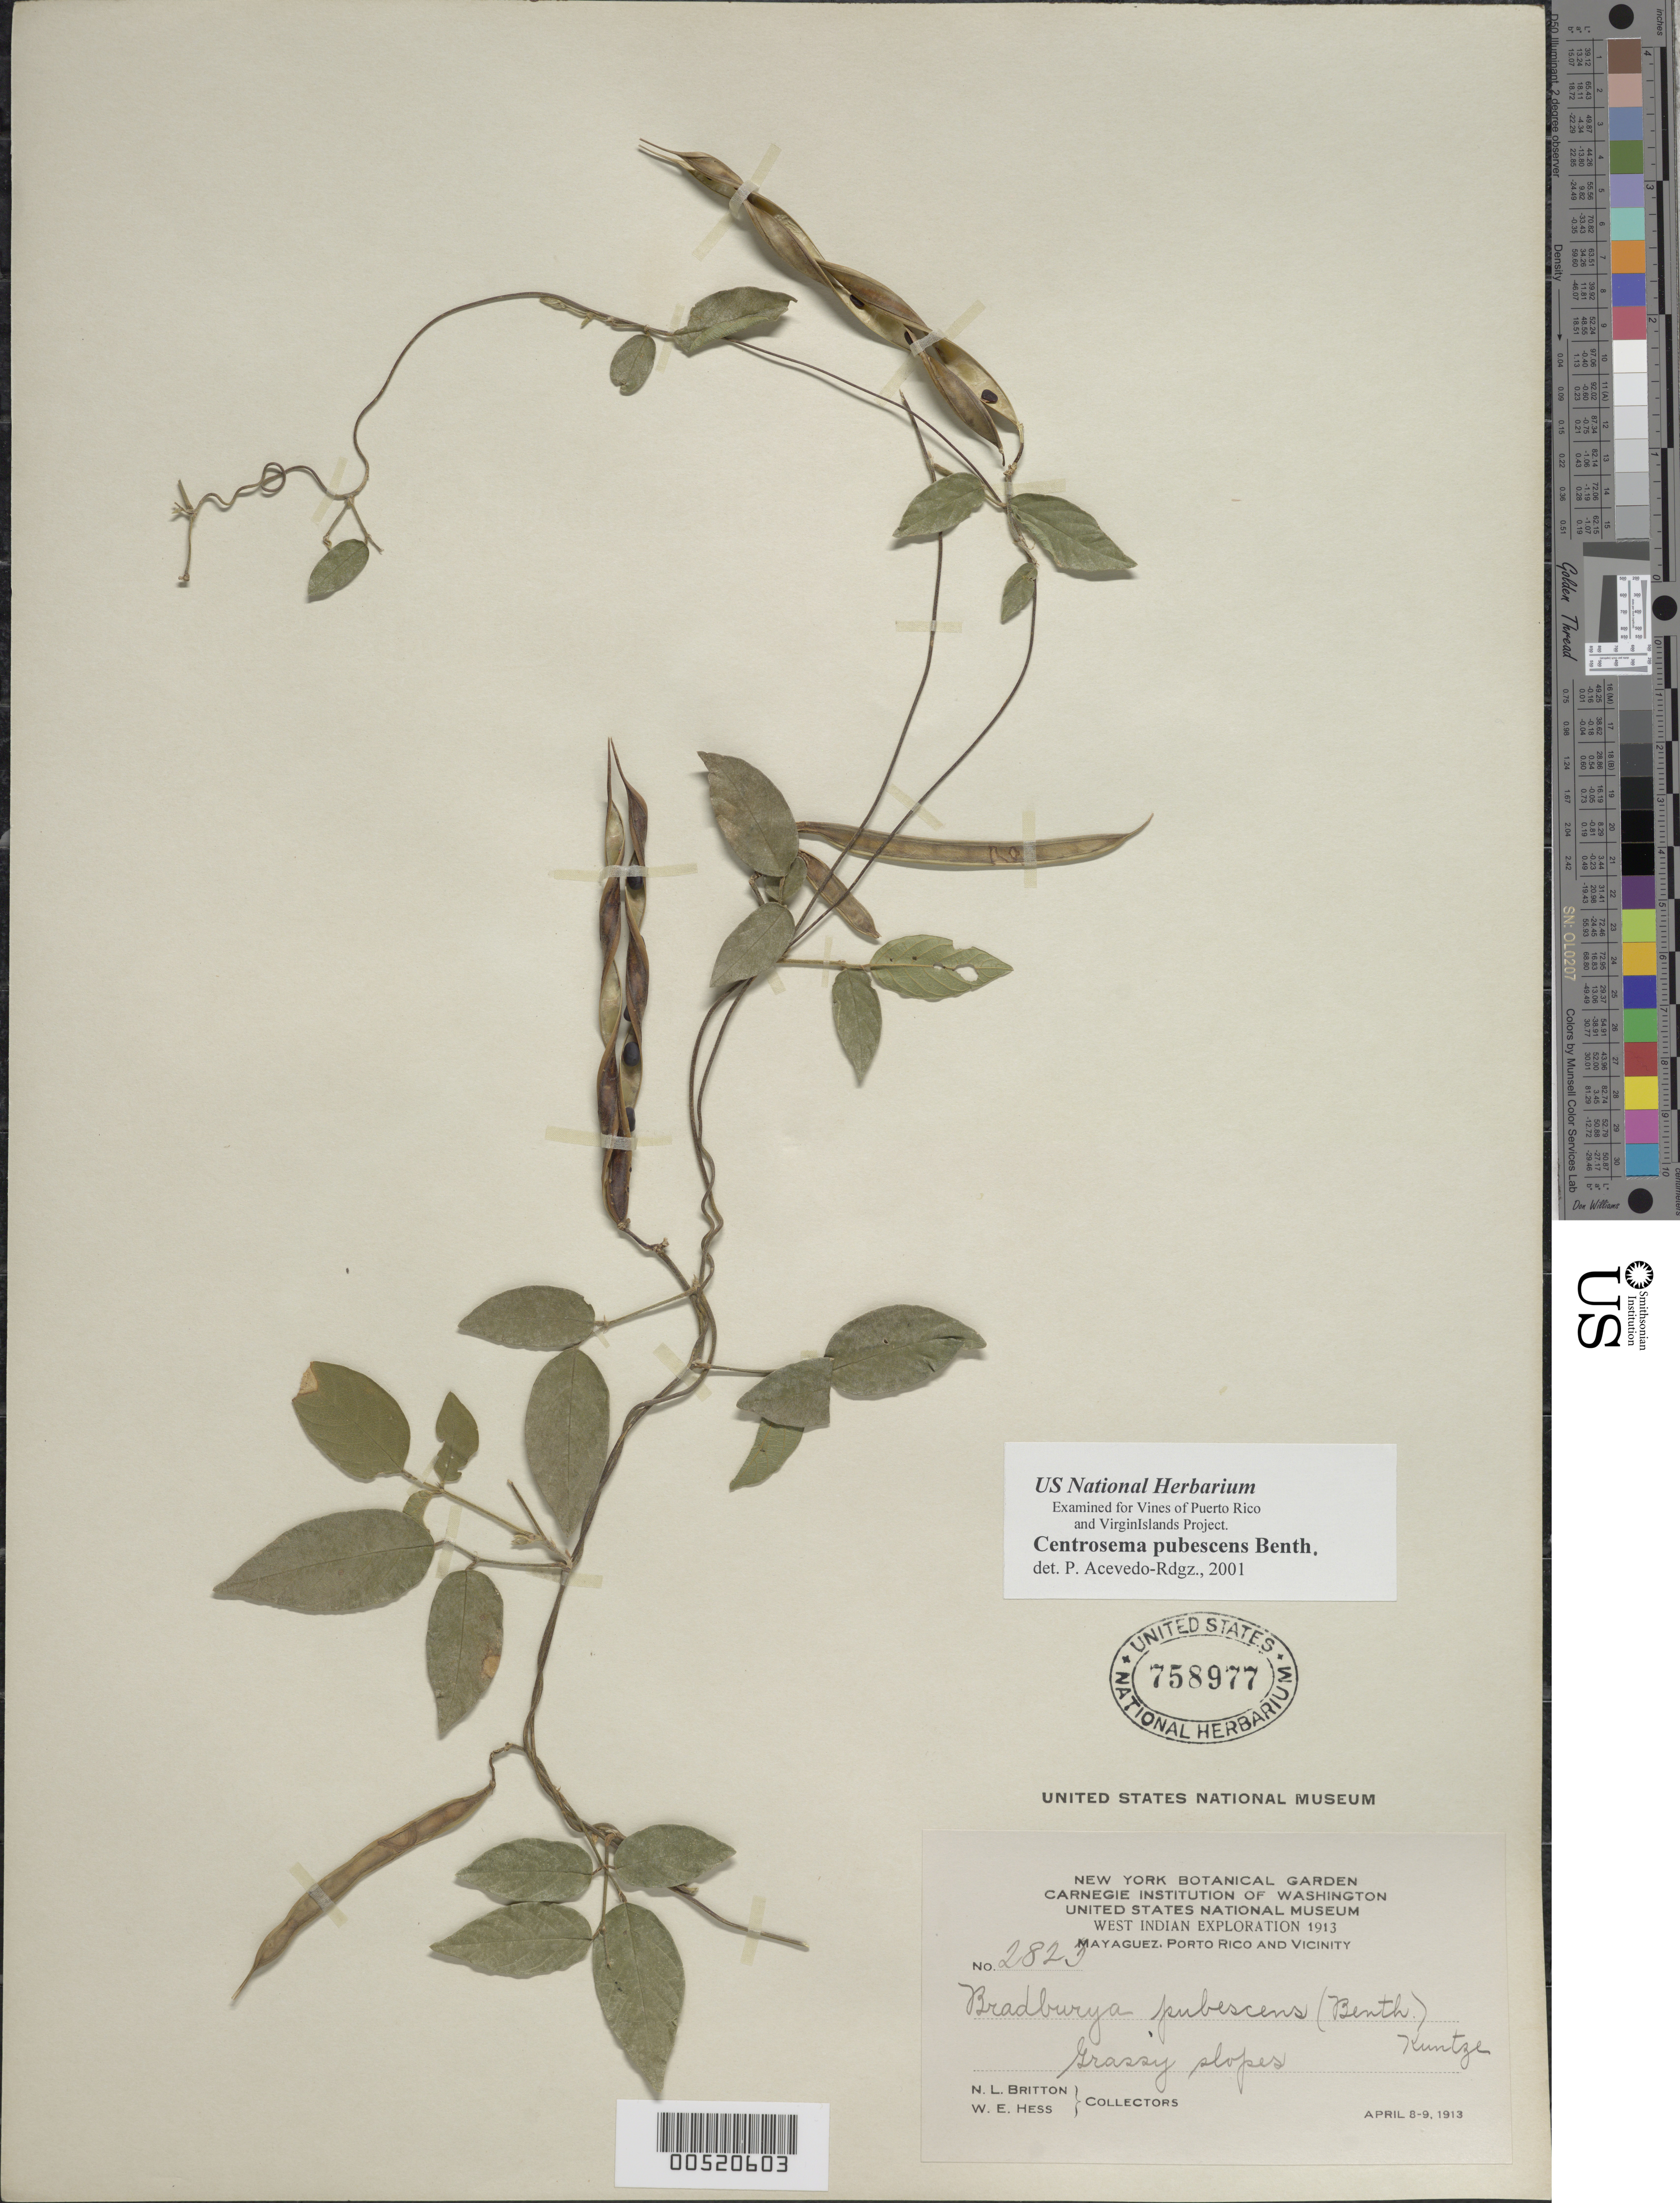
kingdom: Plantae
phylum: Tracheophyta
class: Magnoliopsida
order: Fabales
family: Fabaceae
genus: Centrosema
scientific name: Centrosema pubescens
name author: Benth.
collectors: N. Britton & W. Hess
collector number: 2823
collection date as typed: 08 Apr 1913 to 09 Apr 1913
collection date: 1913-04-08/1913-04-09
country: Puerto Rico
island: Greater Antilles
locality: Mayaguez. Grassy slopes.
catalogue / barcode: US 758977